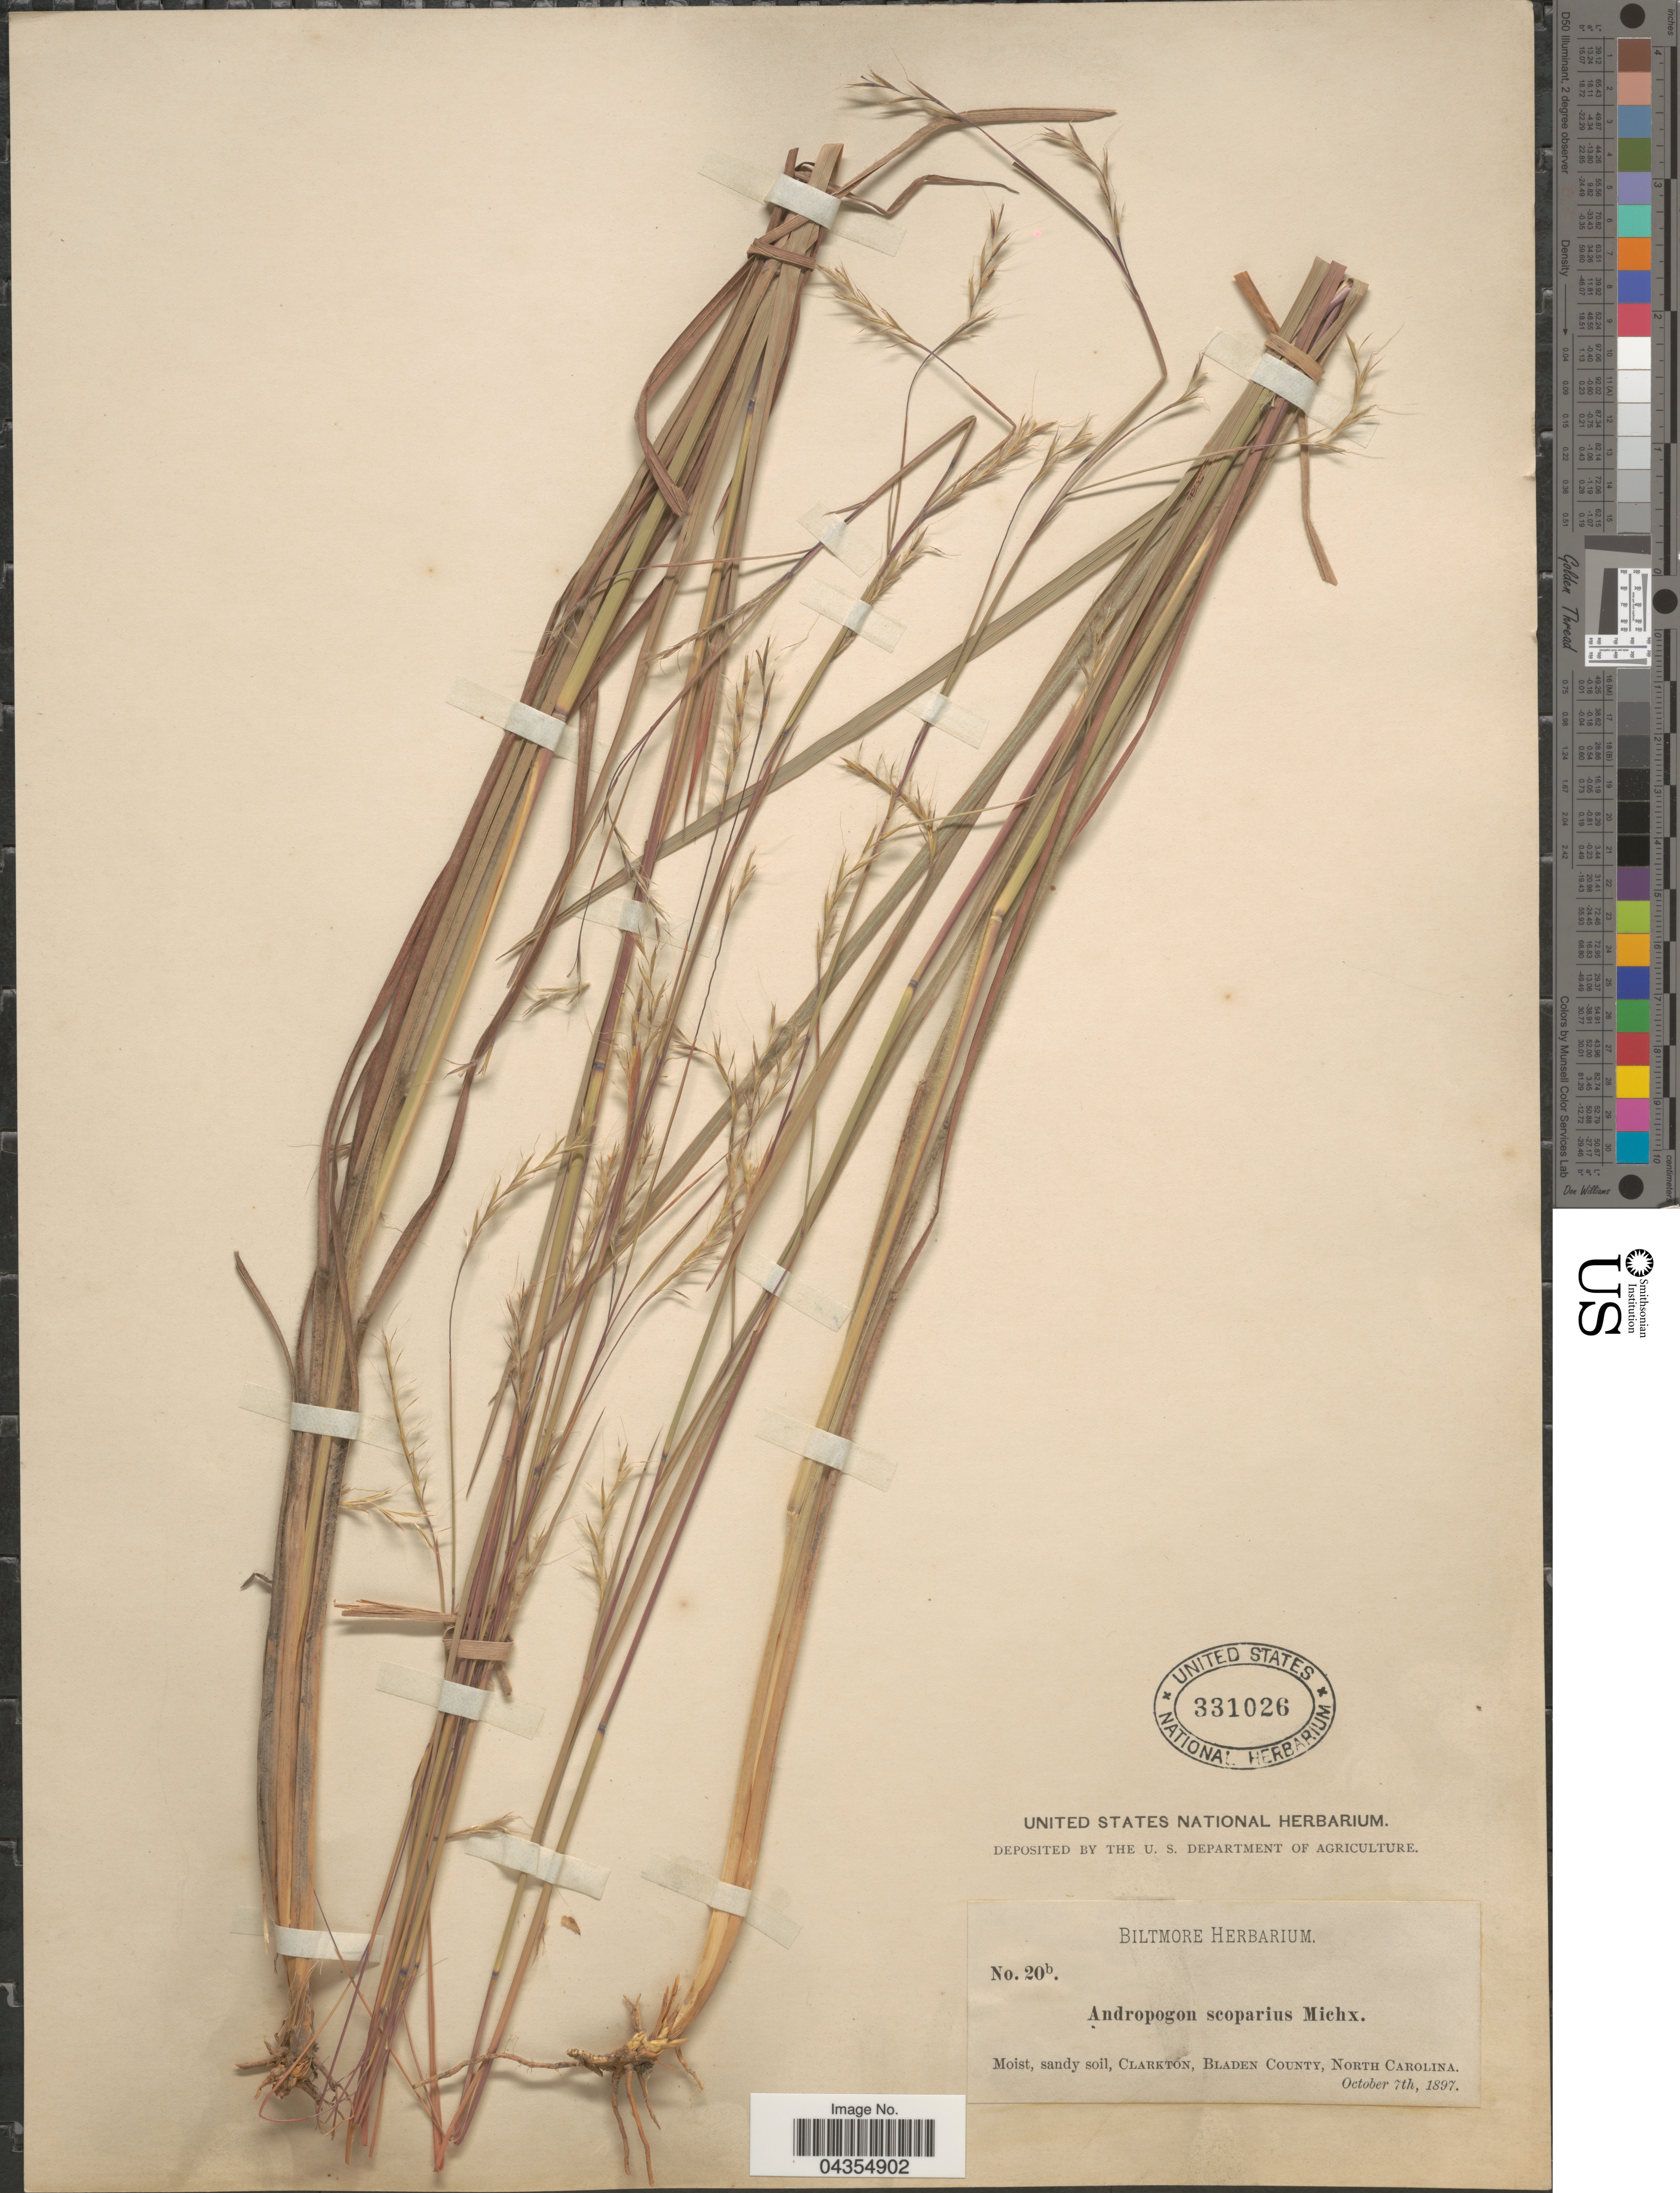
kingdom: Plantae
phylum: Tracheophyta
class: Liliopsida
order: Poales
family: Poaceae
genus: Schizachyrium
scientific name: Schizachyrium sanguineum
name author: (Retz.) Alston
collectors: ex herb. Biltmore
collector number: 20b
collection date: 1897-10-07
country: United States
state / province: North Carolina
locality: Clarkton, Bladen County.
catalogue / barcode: US 331026